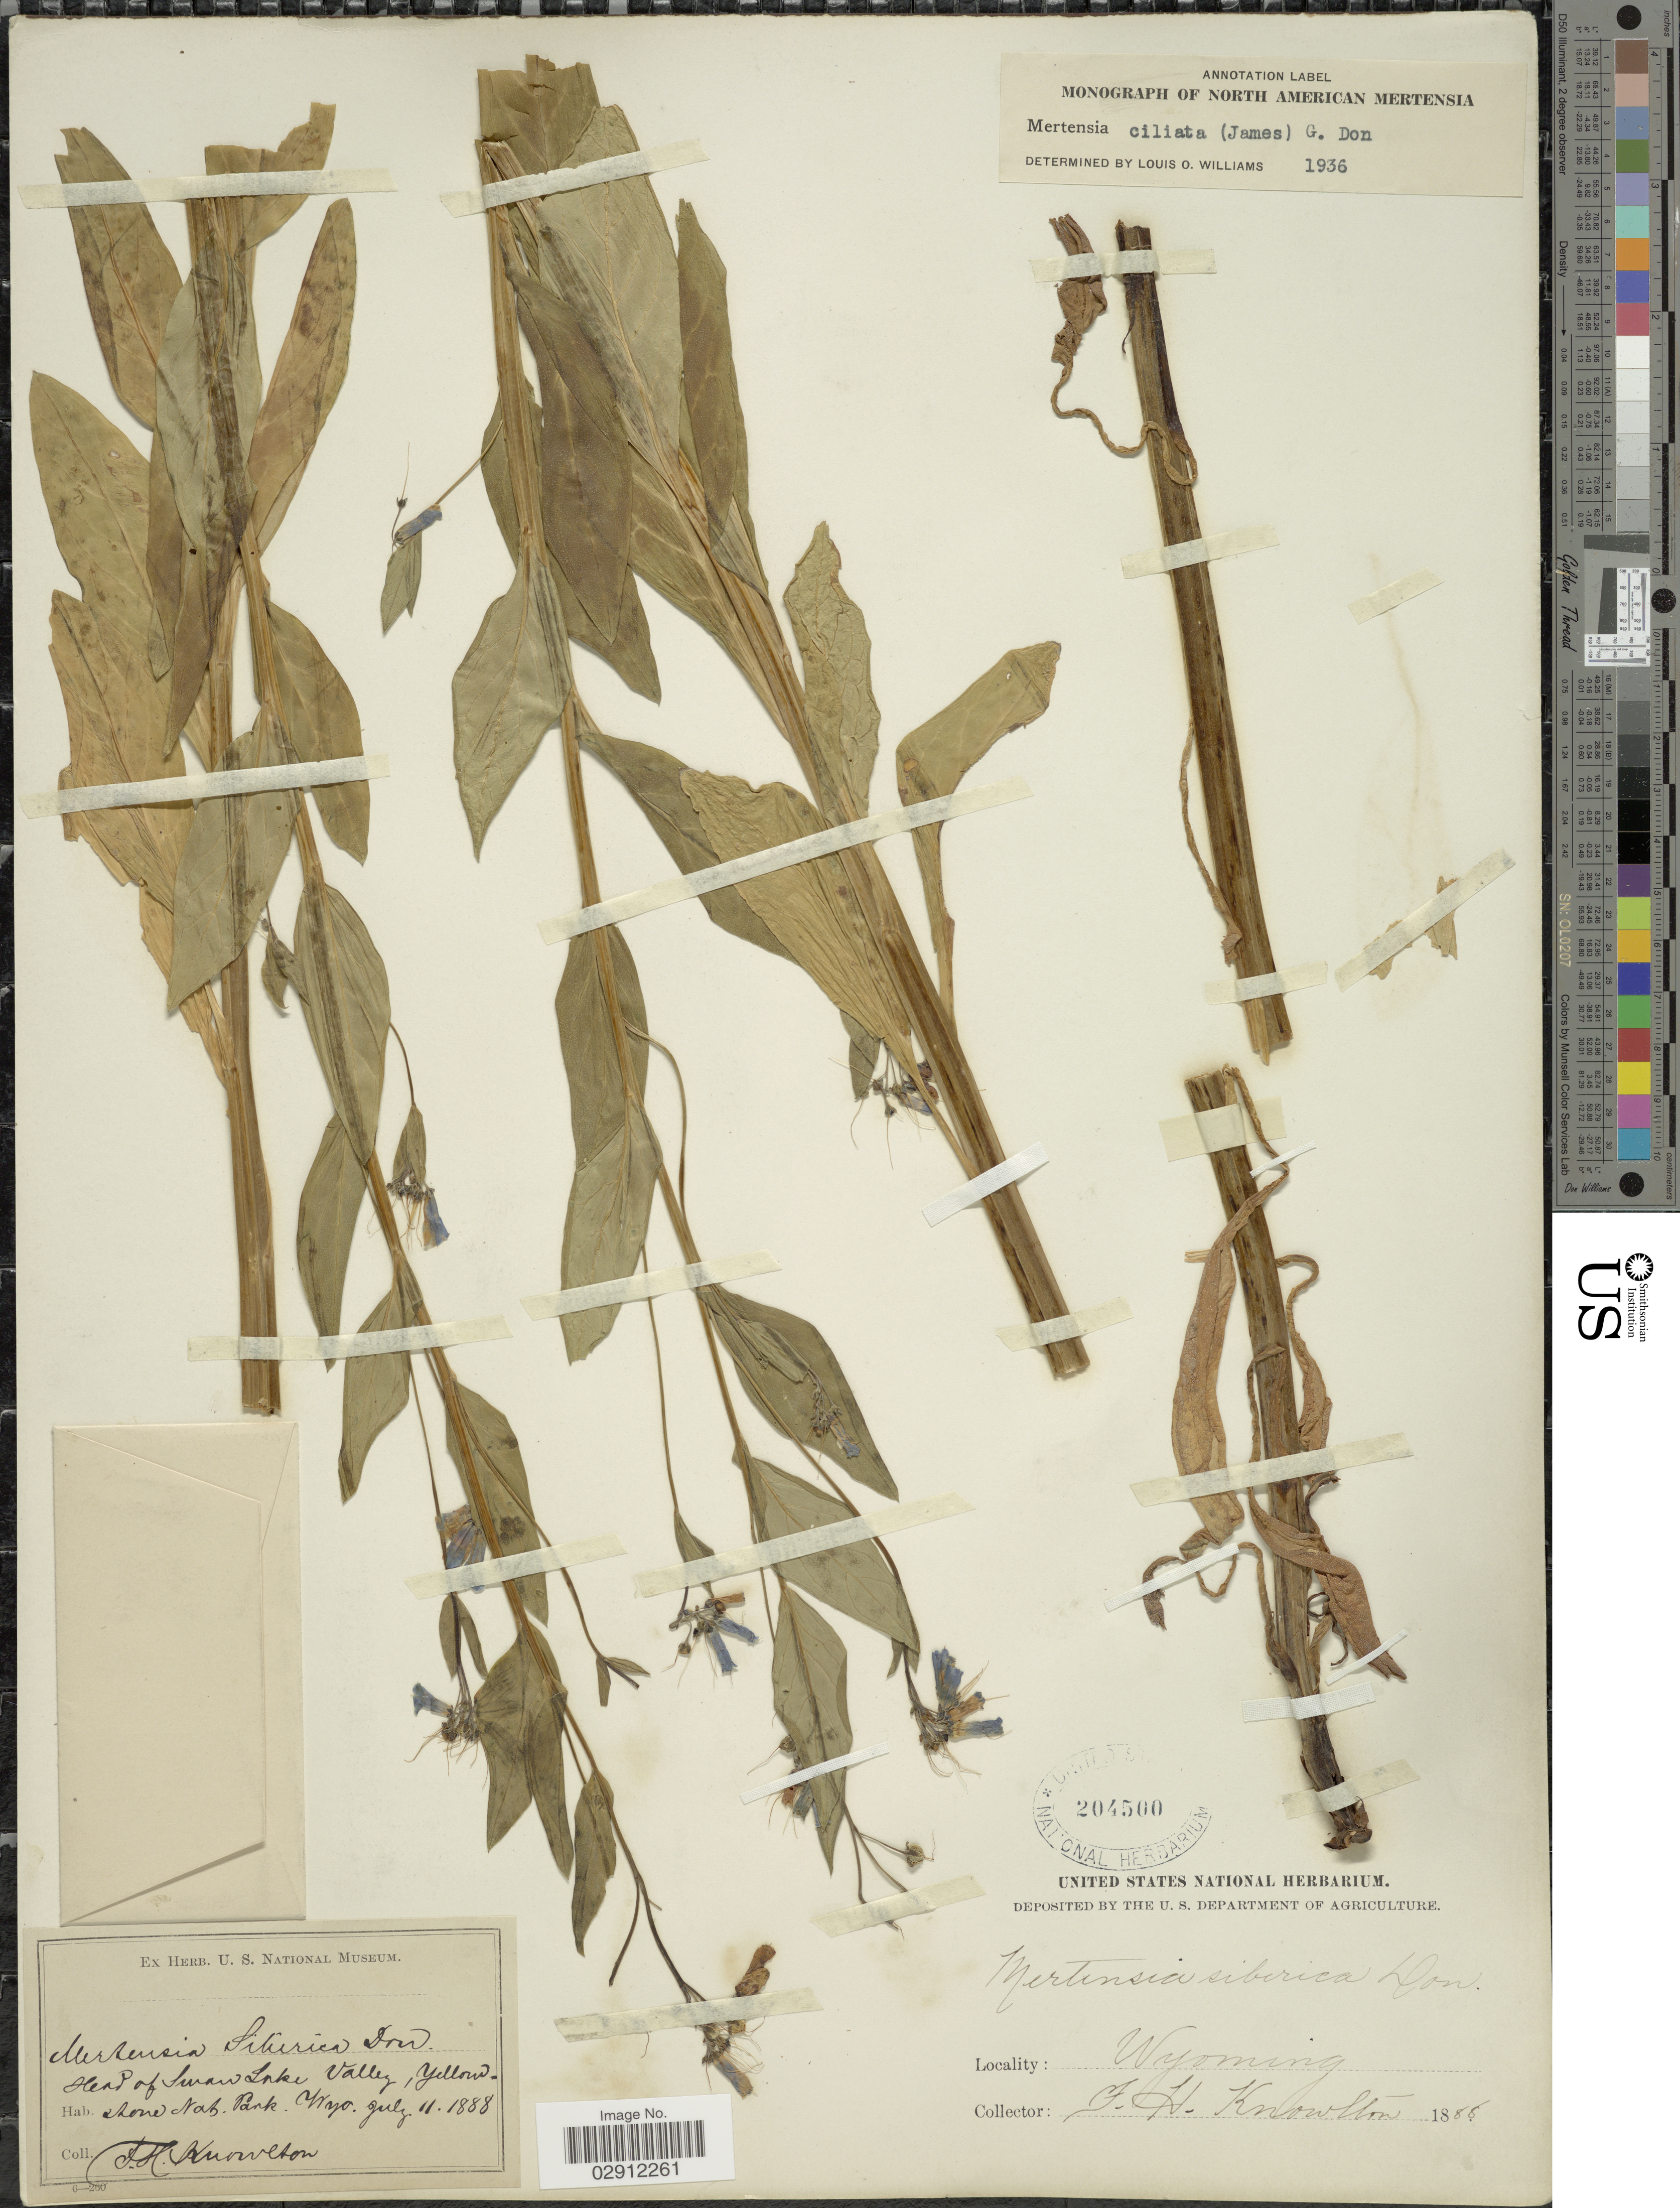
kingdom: Plantae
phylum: Tracheophyta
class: Magnoliopsida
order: Boraginales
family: Boraginaceae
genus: Mertensia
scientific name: Mertensia ciliata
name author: (James) G. Don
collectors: F. H. Knowlton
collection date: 1888-07-11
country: United States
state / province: Wyoming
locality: Head of Swan Lake Valley, Yellowstone Nat. Park. Wyo.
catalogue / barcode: US 204500